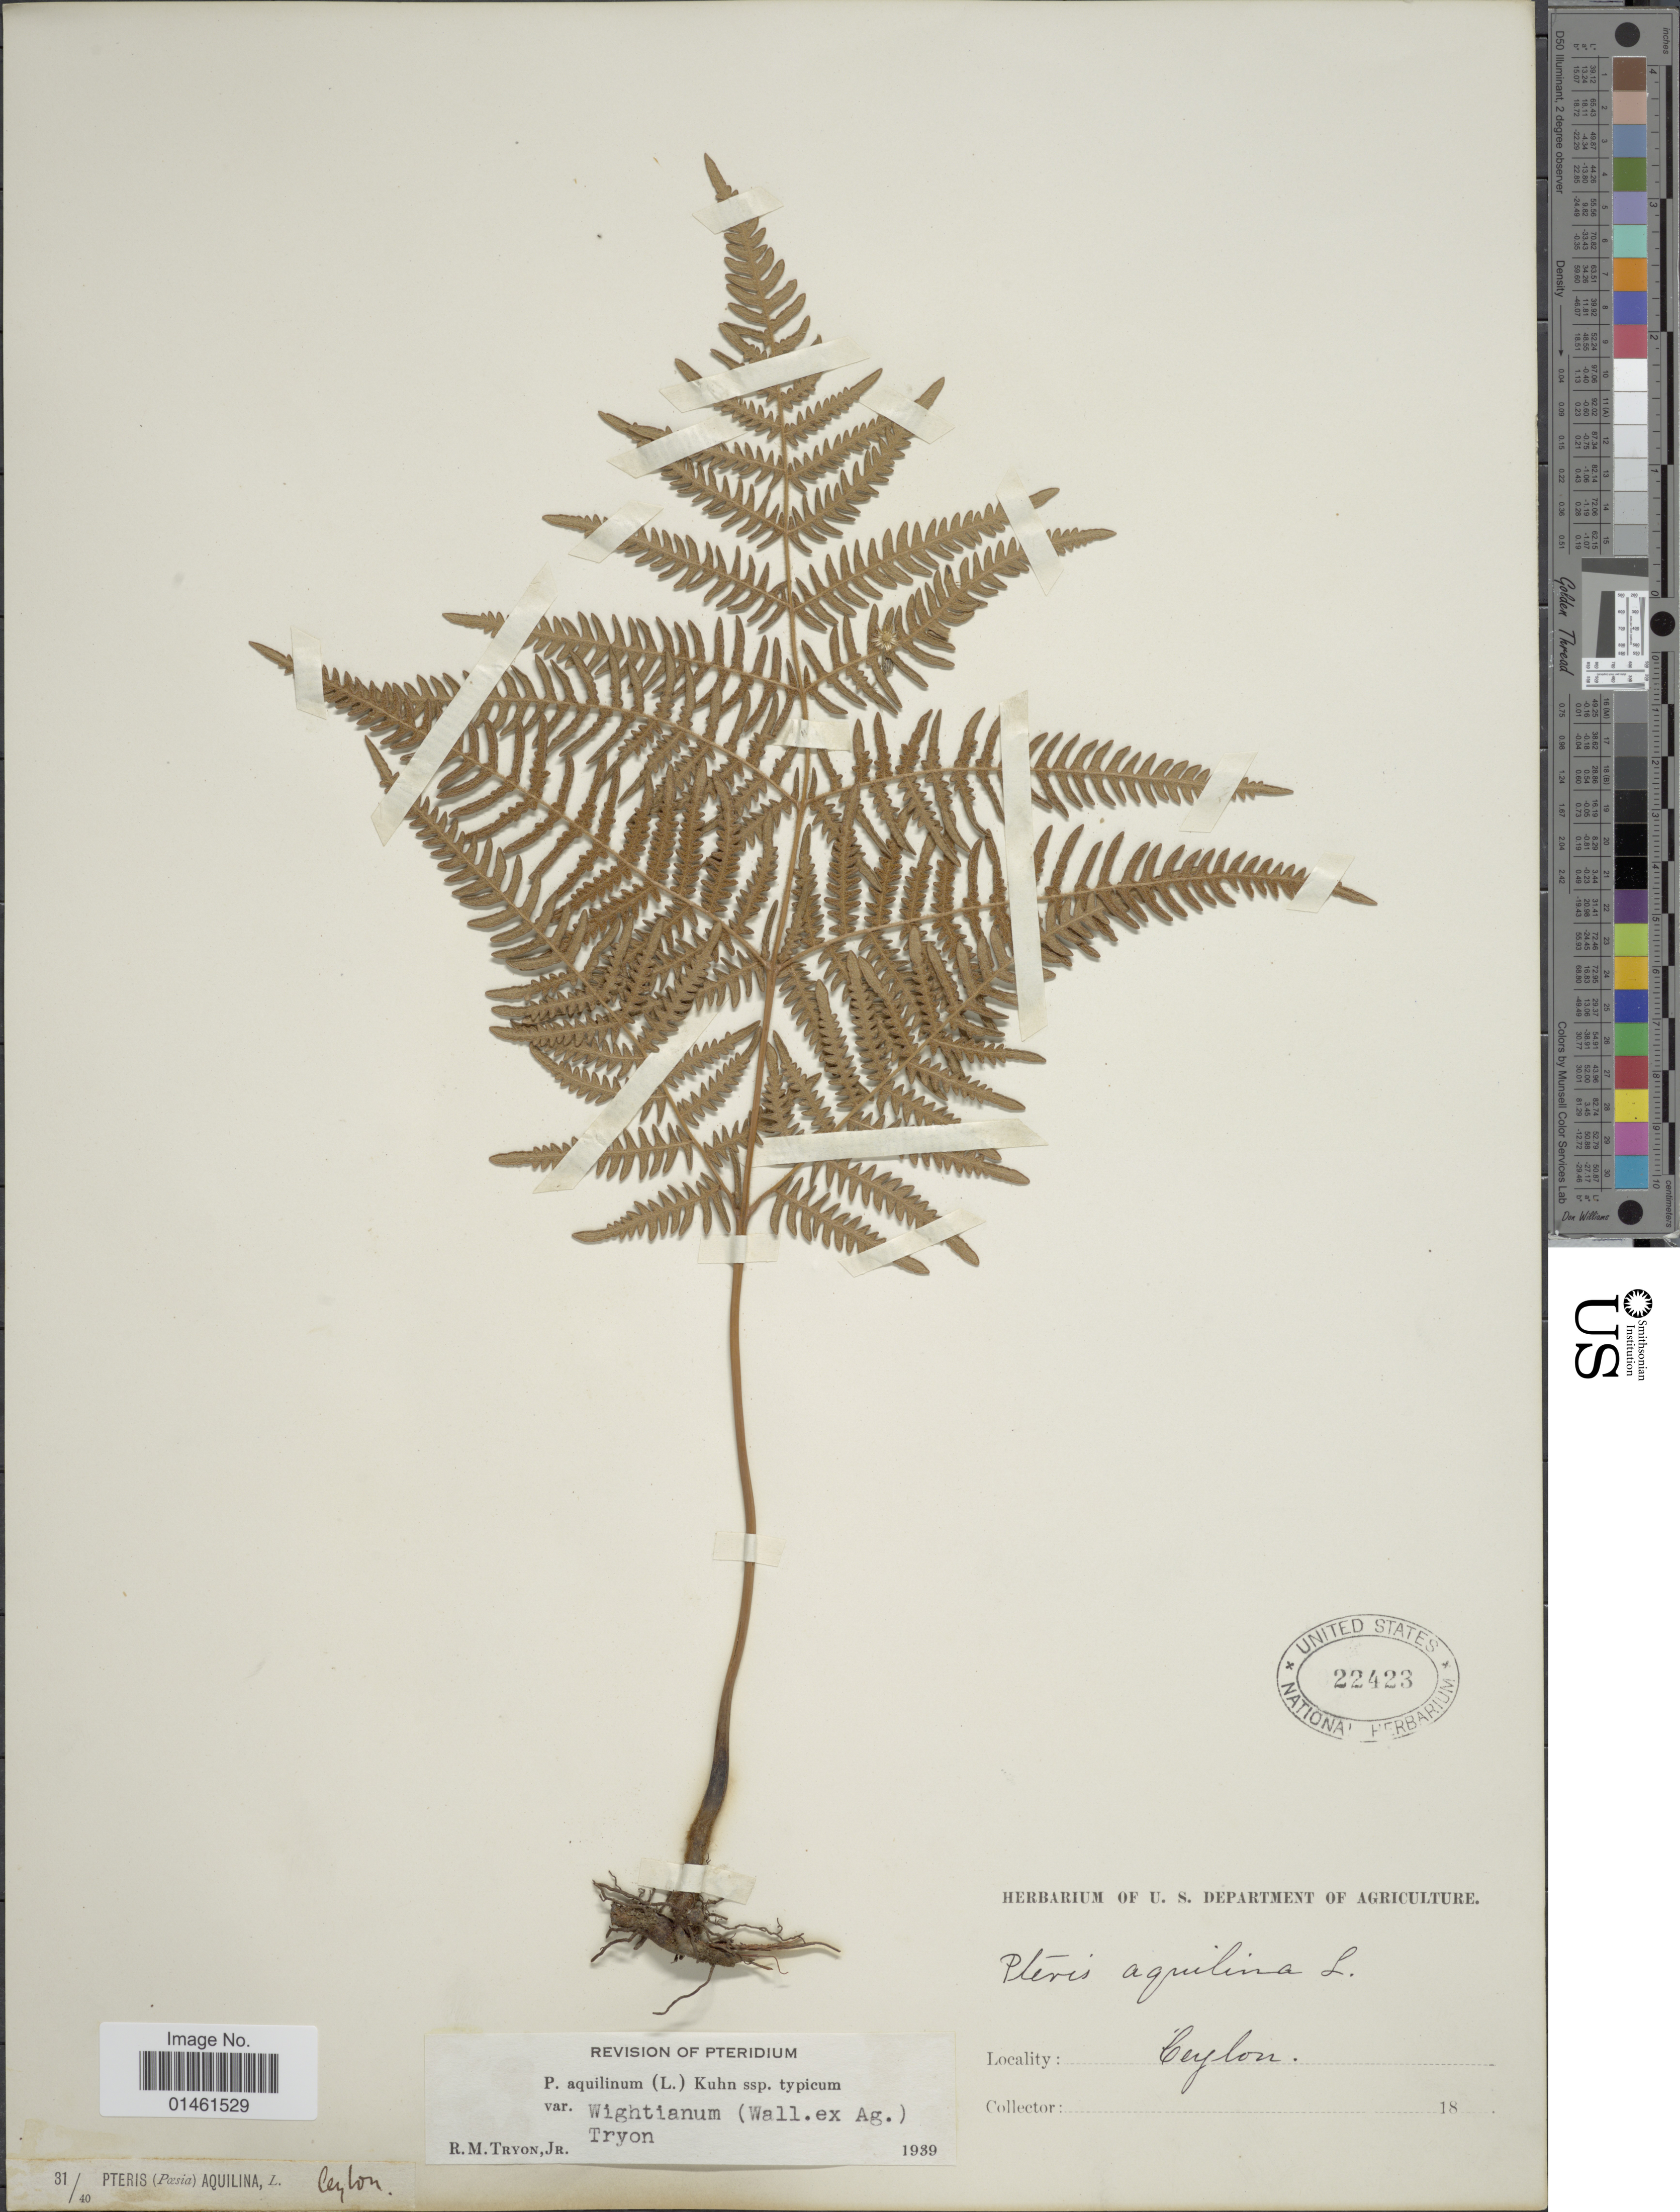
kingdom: Plantae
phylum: Tracheophyta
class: Polypodiopsida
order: Polypodiales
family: Dennstaedtiaceae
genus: Pteridium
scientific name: Pteridium aquilinum var. wightianum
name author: (J. Agardh) R.M. Tryon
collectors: Facchini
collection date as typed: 18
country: Sri Lanka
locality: Ceylon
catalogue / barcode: US 22423